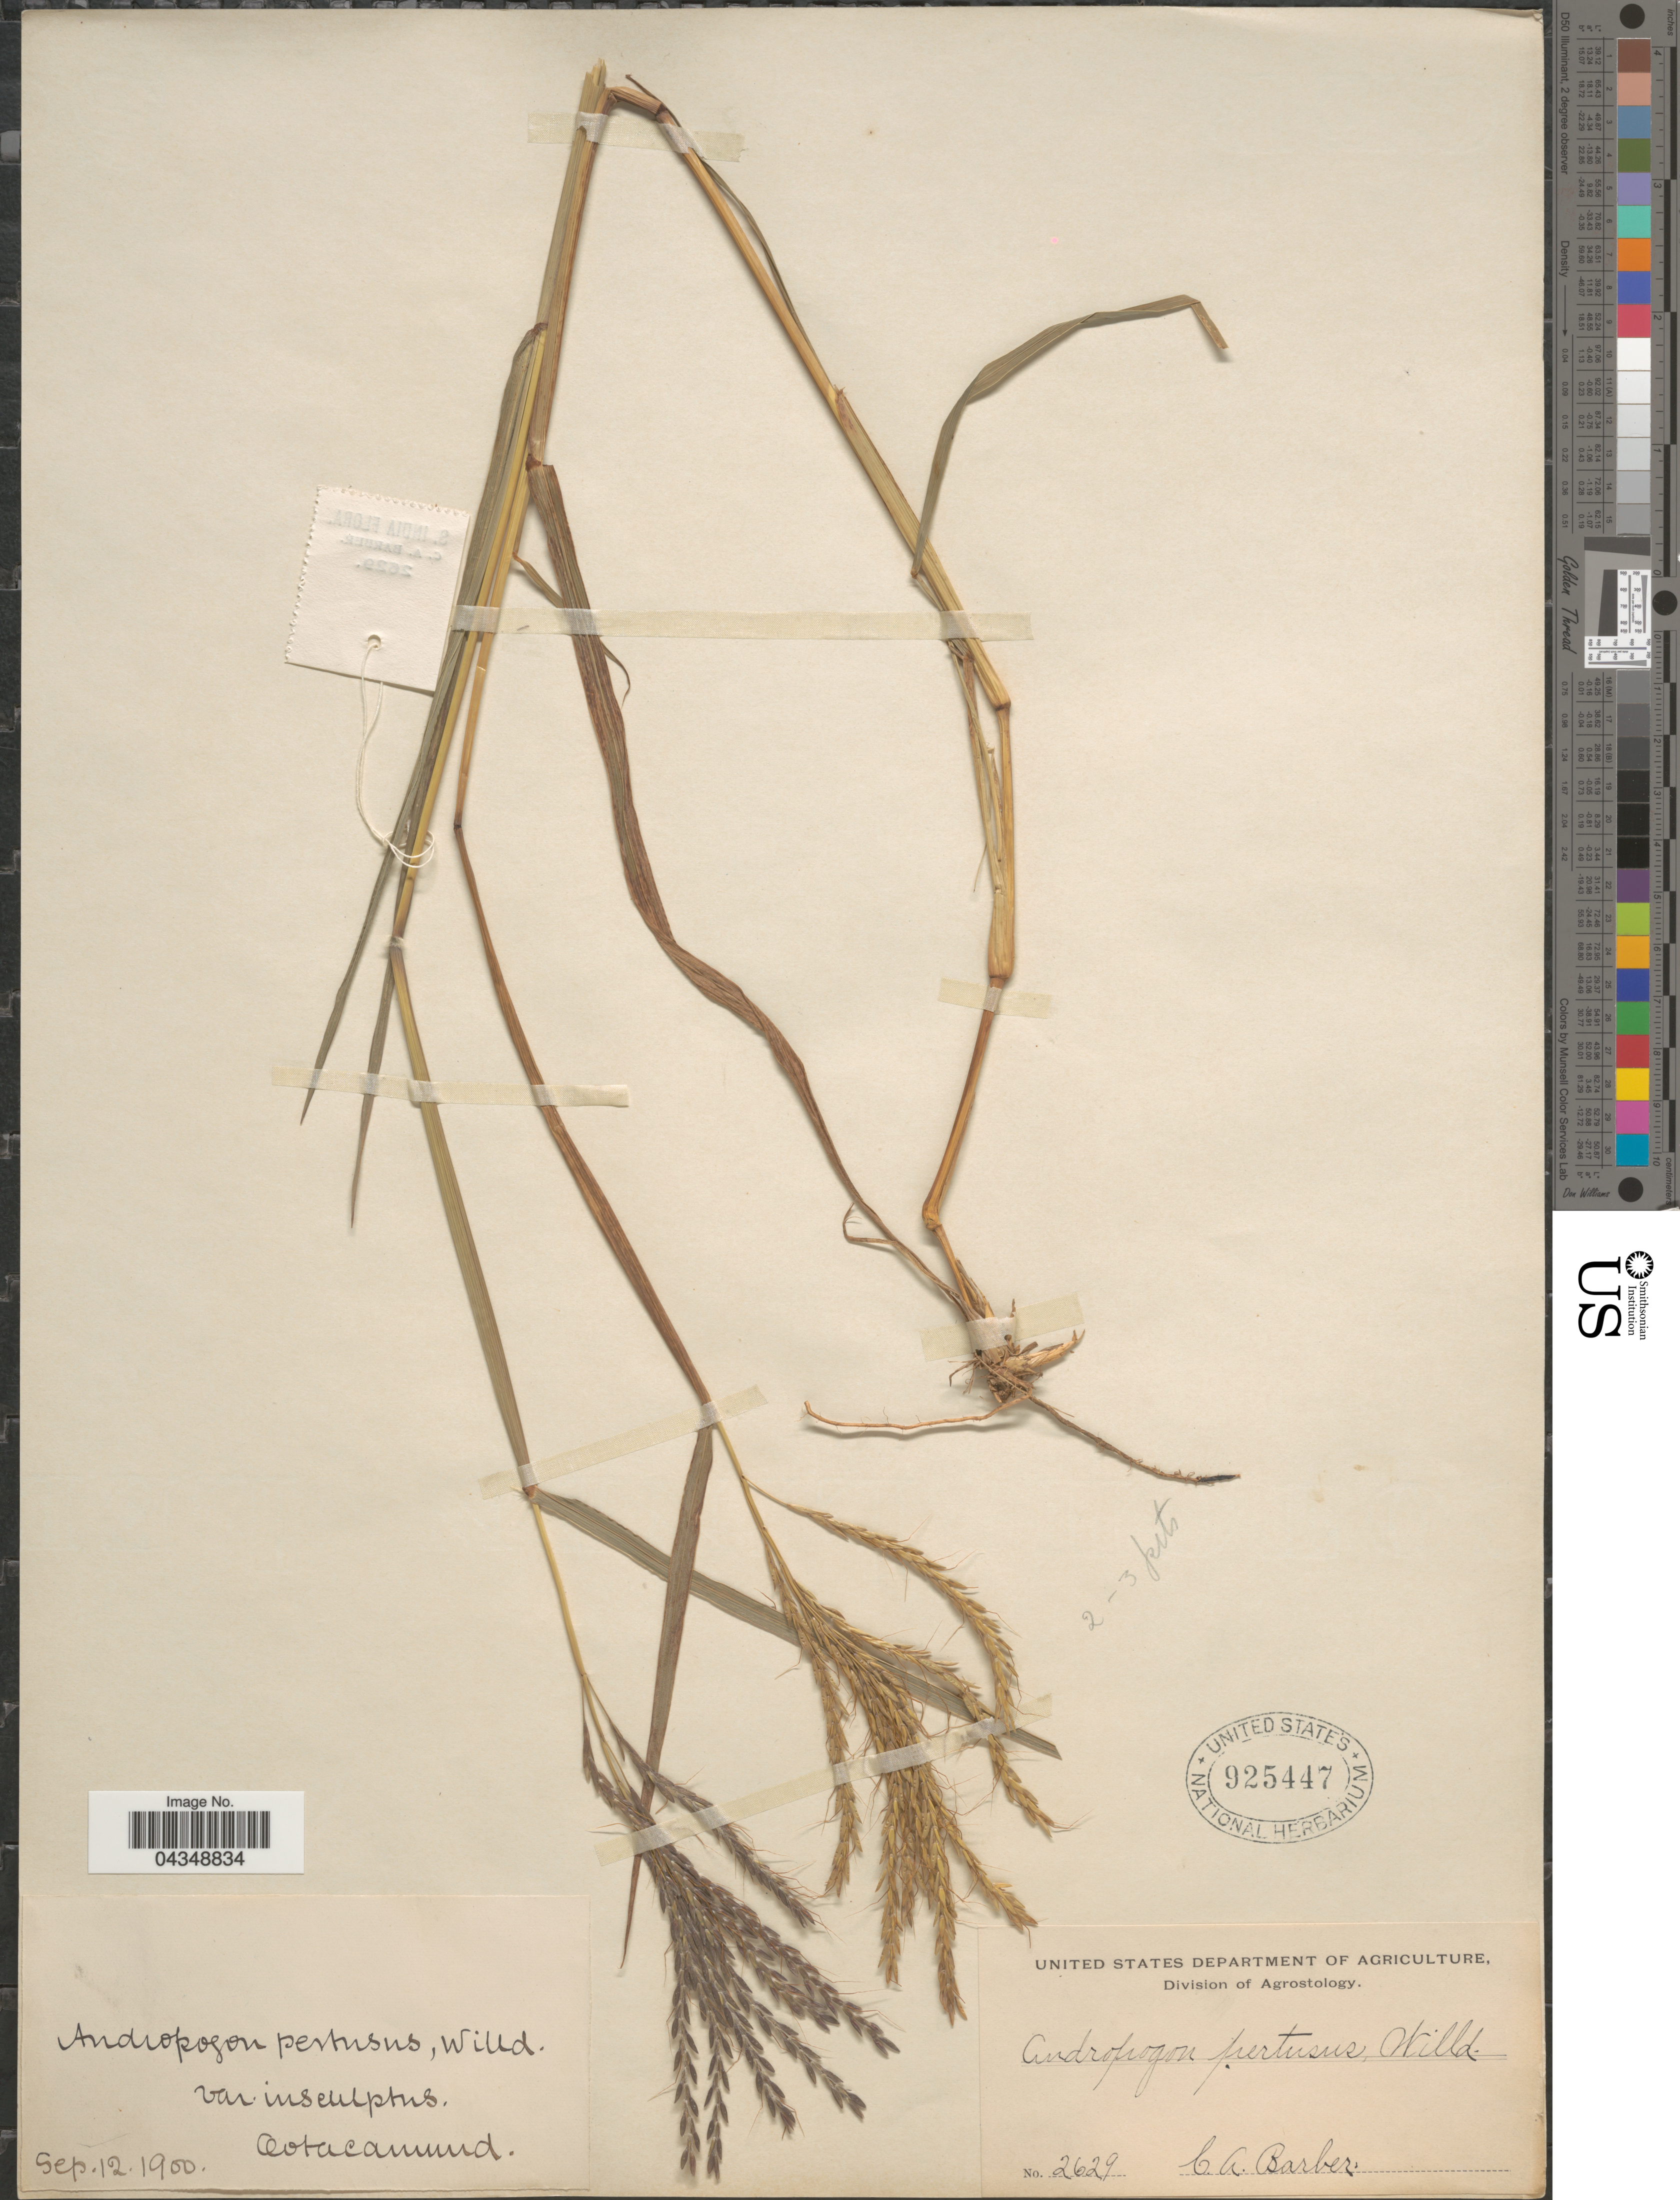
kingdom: Plantae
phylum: Tracheophyta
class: Liliopsida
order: Poales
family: Poaceae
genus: Bothriochloa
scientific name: Bothriochloa pertusa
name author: (L.) A. Camus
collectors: C. Barber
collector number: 2629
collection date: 1900-09-12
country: India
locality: Ootacamund.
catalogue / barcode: US 925447